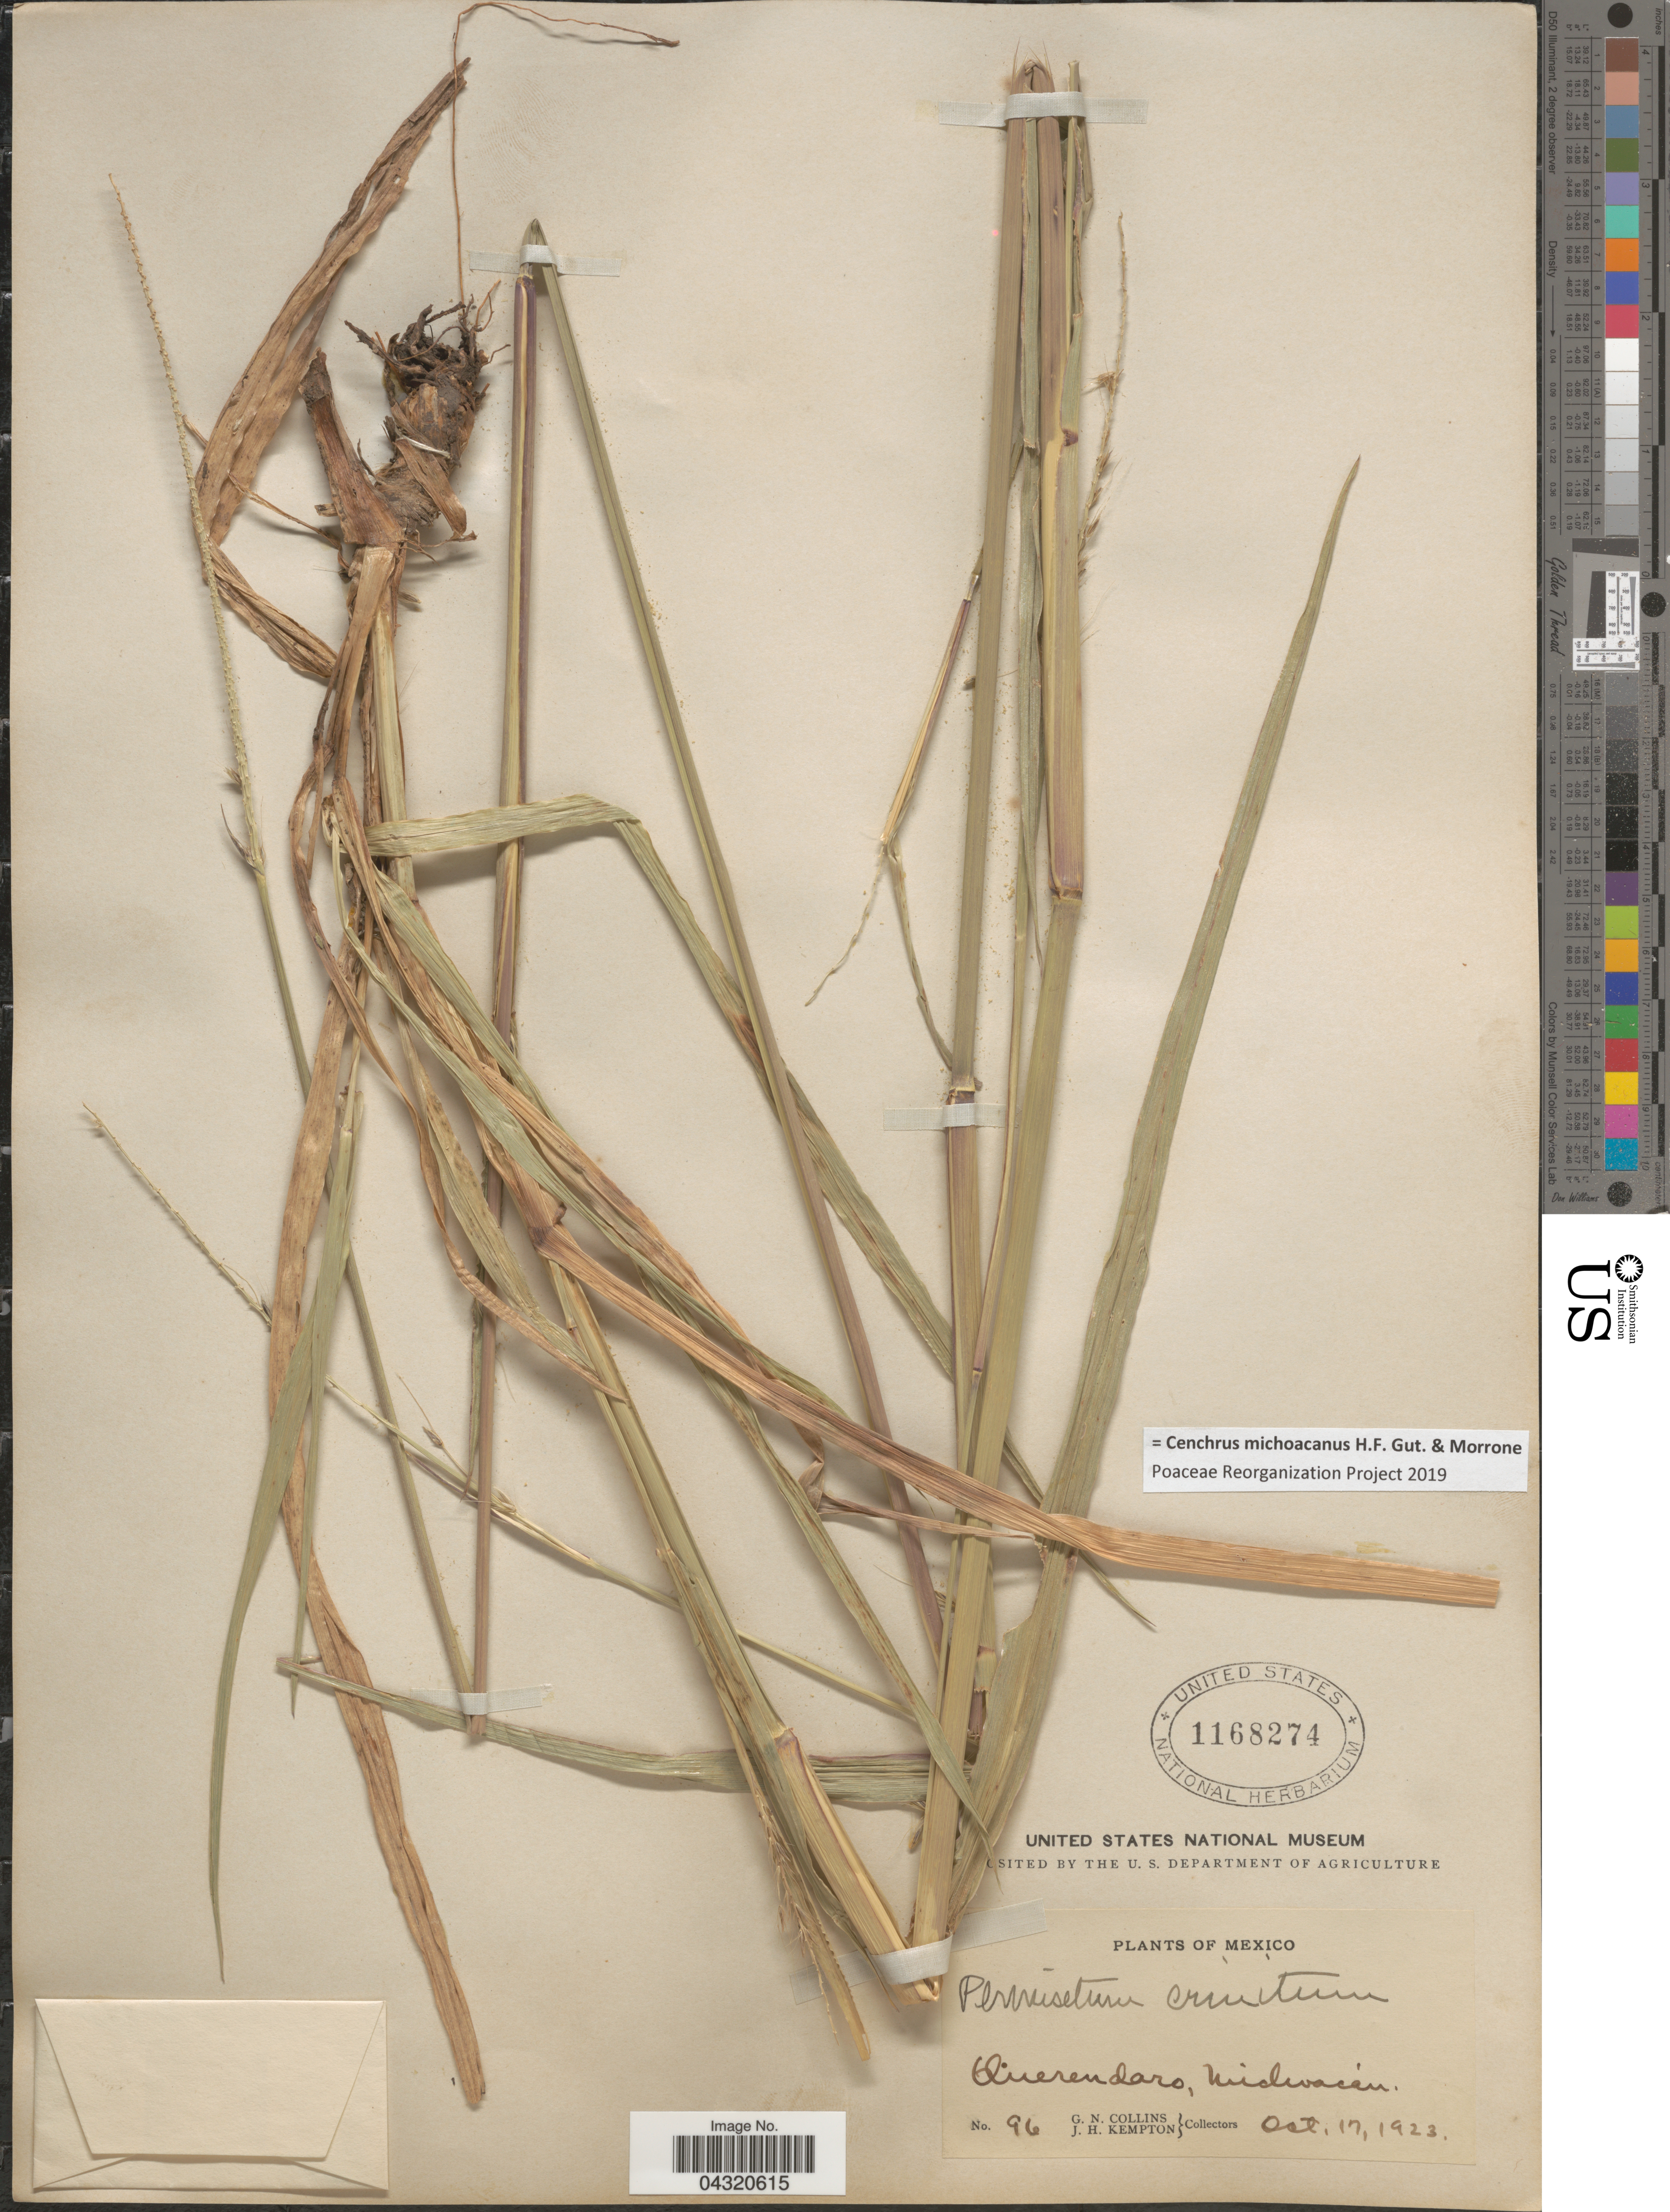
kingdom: Plantae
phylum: Tracheophyta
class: Liliopsida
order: Poales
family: Poaceae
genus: Cenchrus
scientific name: Cenchrus michoacanus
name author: H.F. Gut. & Morrone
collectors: G. Collins & J. H. Kempton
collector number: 96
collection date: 1923-10-17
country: Mexico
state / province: Michoacán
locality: Querendaro.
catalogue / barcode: US 1168274